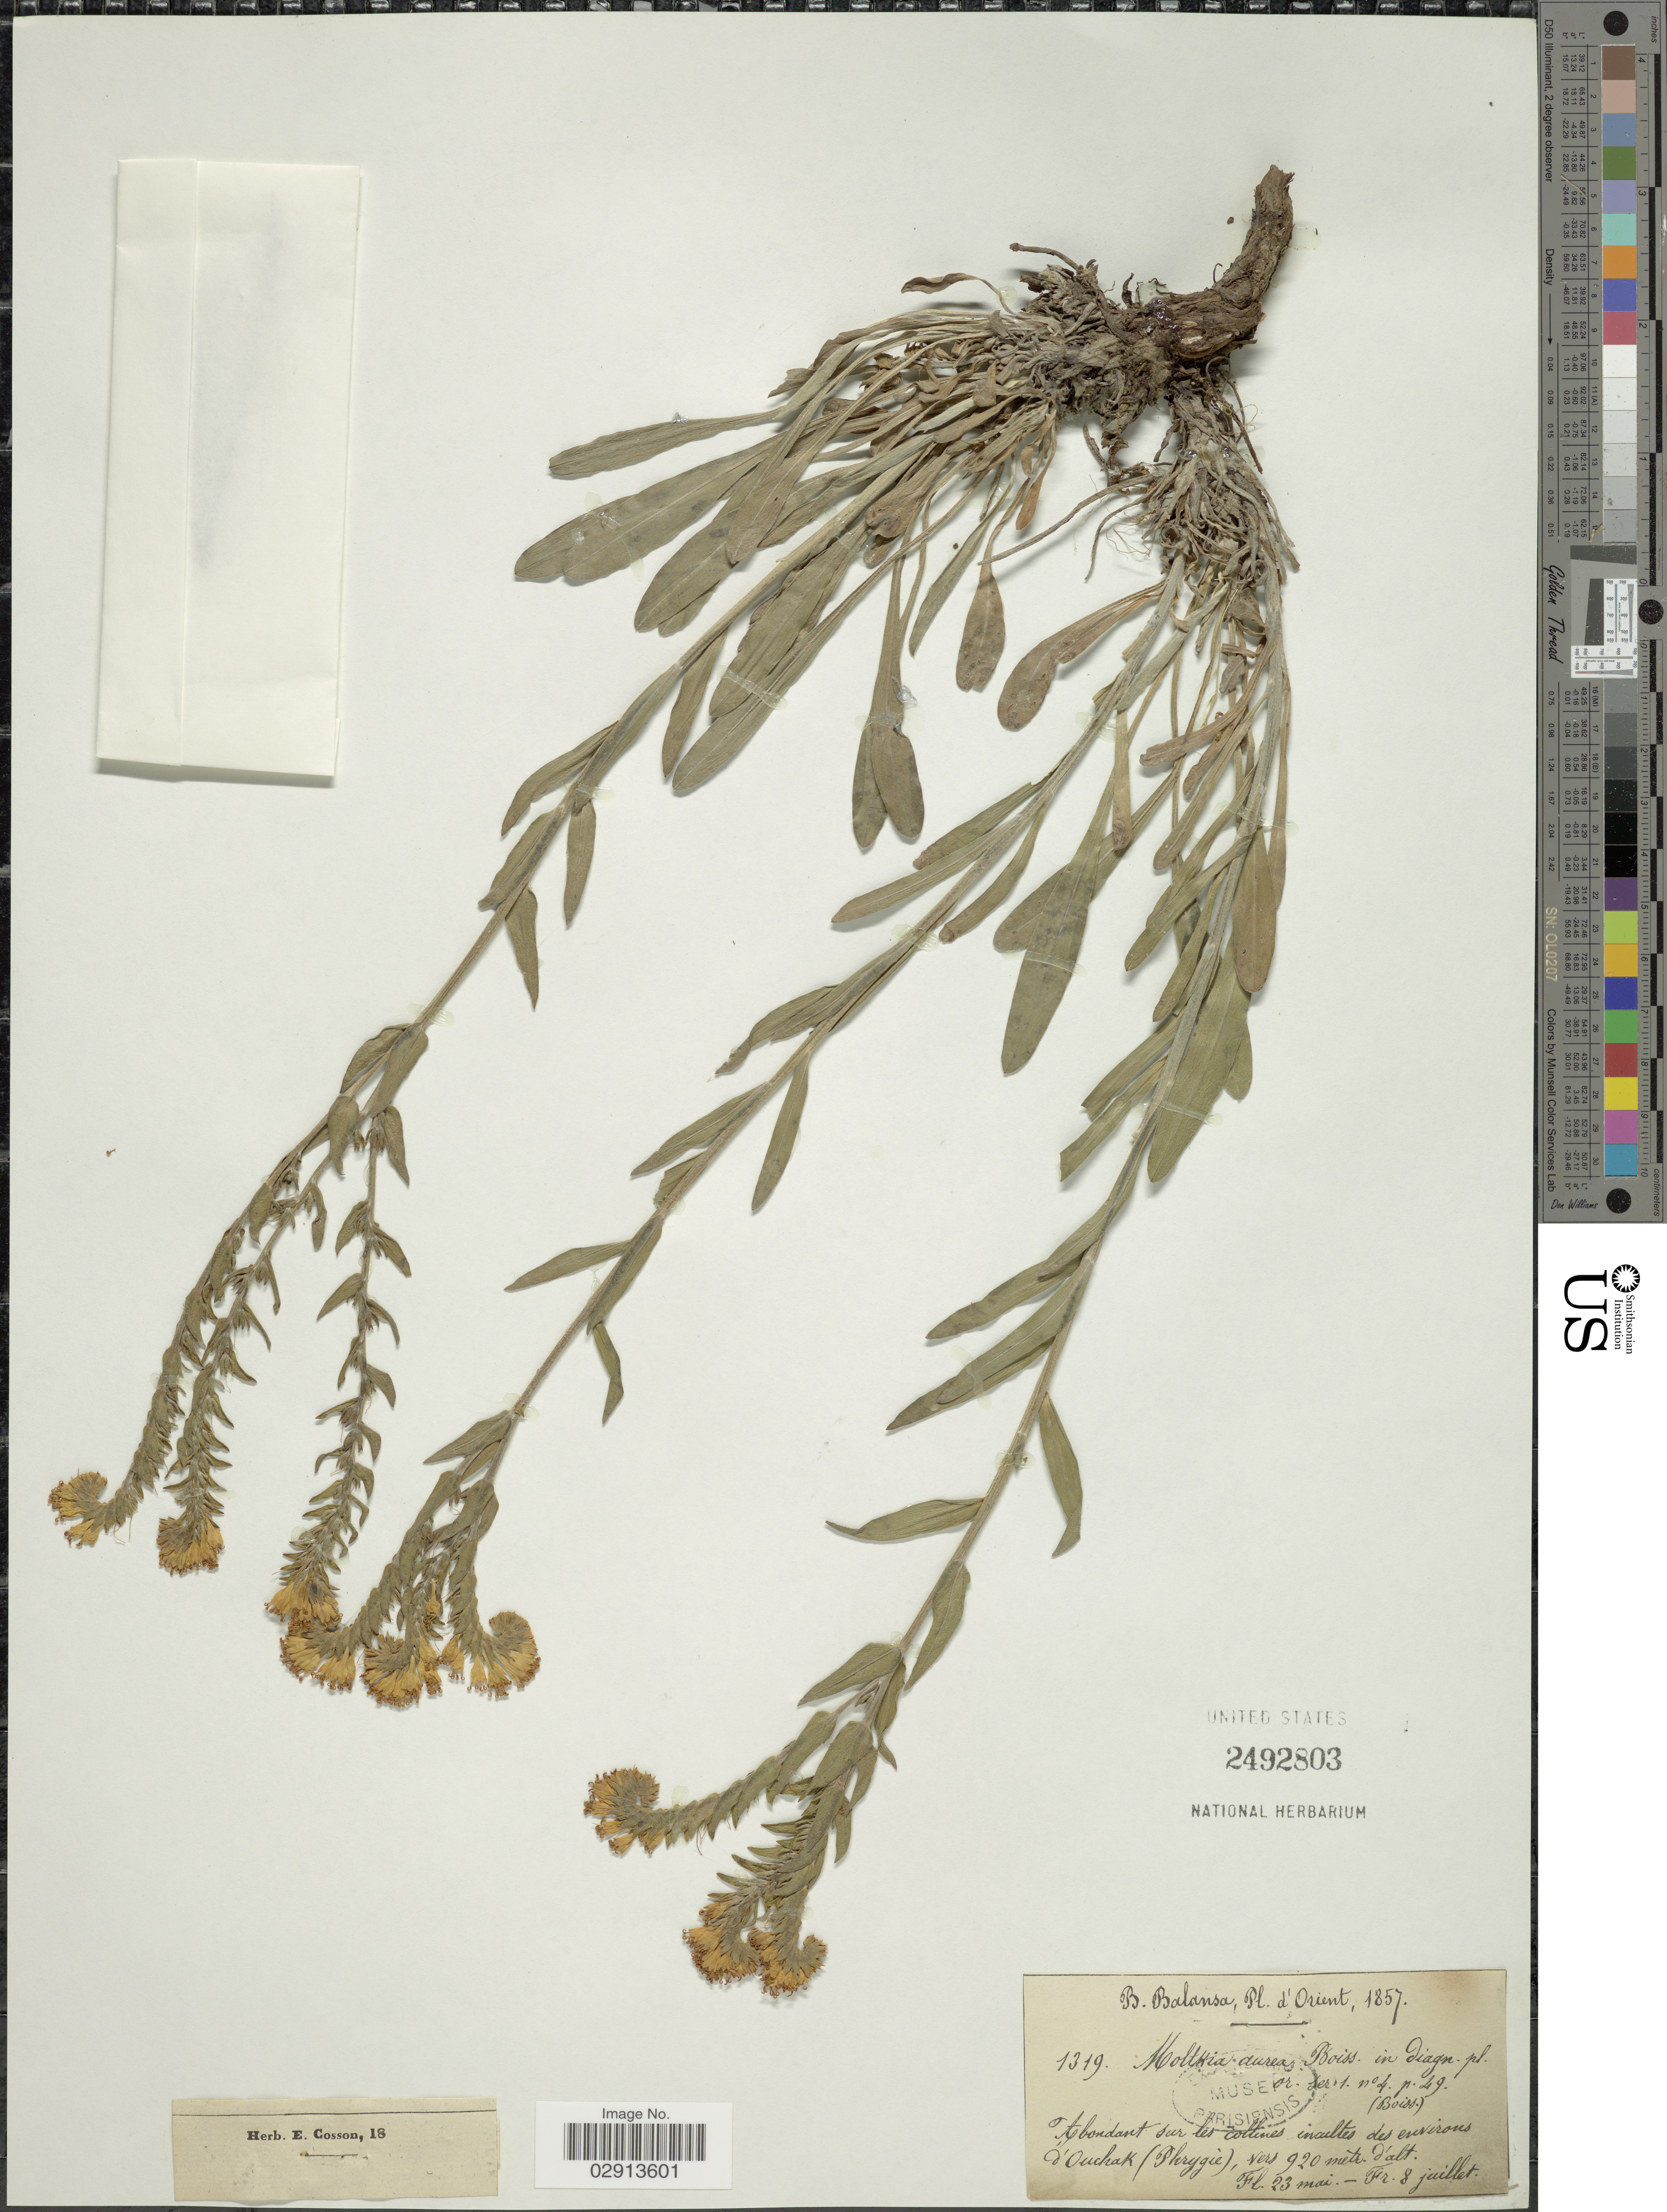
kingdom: Plantae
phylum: Tracheophyta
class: Magnoliopsida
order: Boraginales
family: Boraginaceae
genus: Moltkia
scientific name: Moltkia aurea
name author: Boiss.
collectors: B. Balansa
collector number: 1319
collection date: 1857-05-23/1857-07-08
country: Turkey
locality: Pl. d' Orient. Abondant sur les collins incultis des environs d'Ouchak (Phrygie).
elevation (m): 920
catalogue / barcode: US 2492803